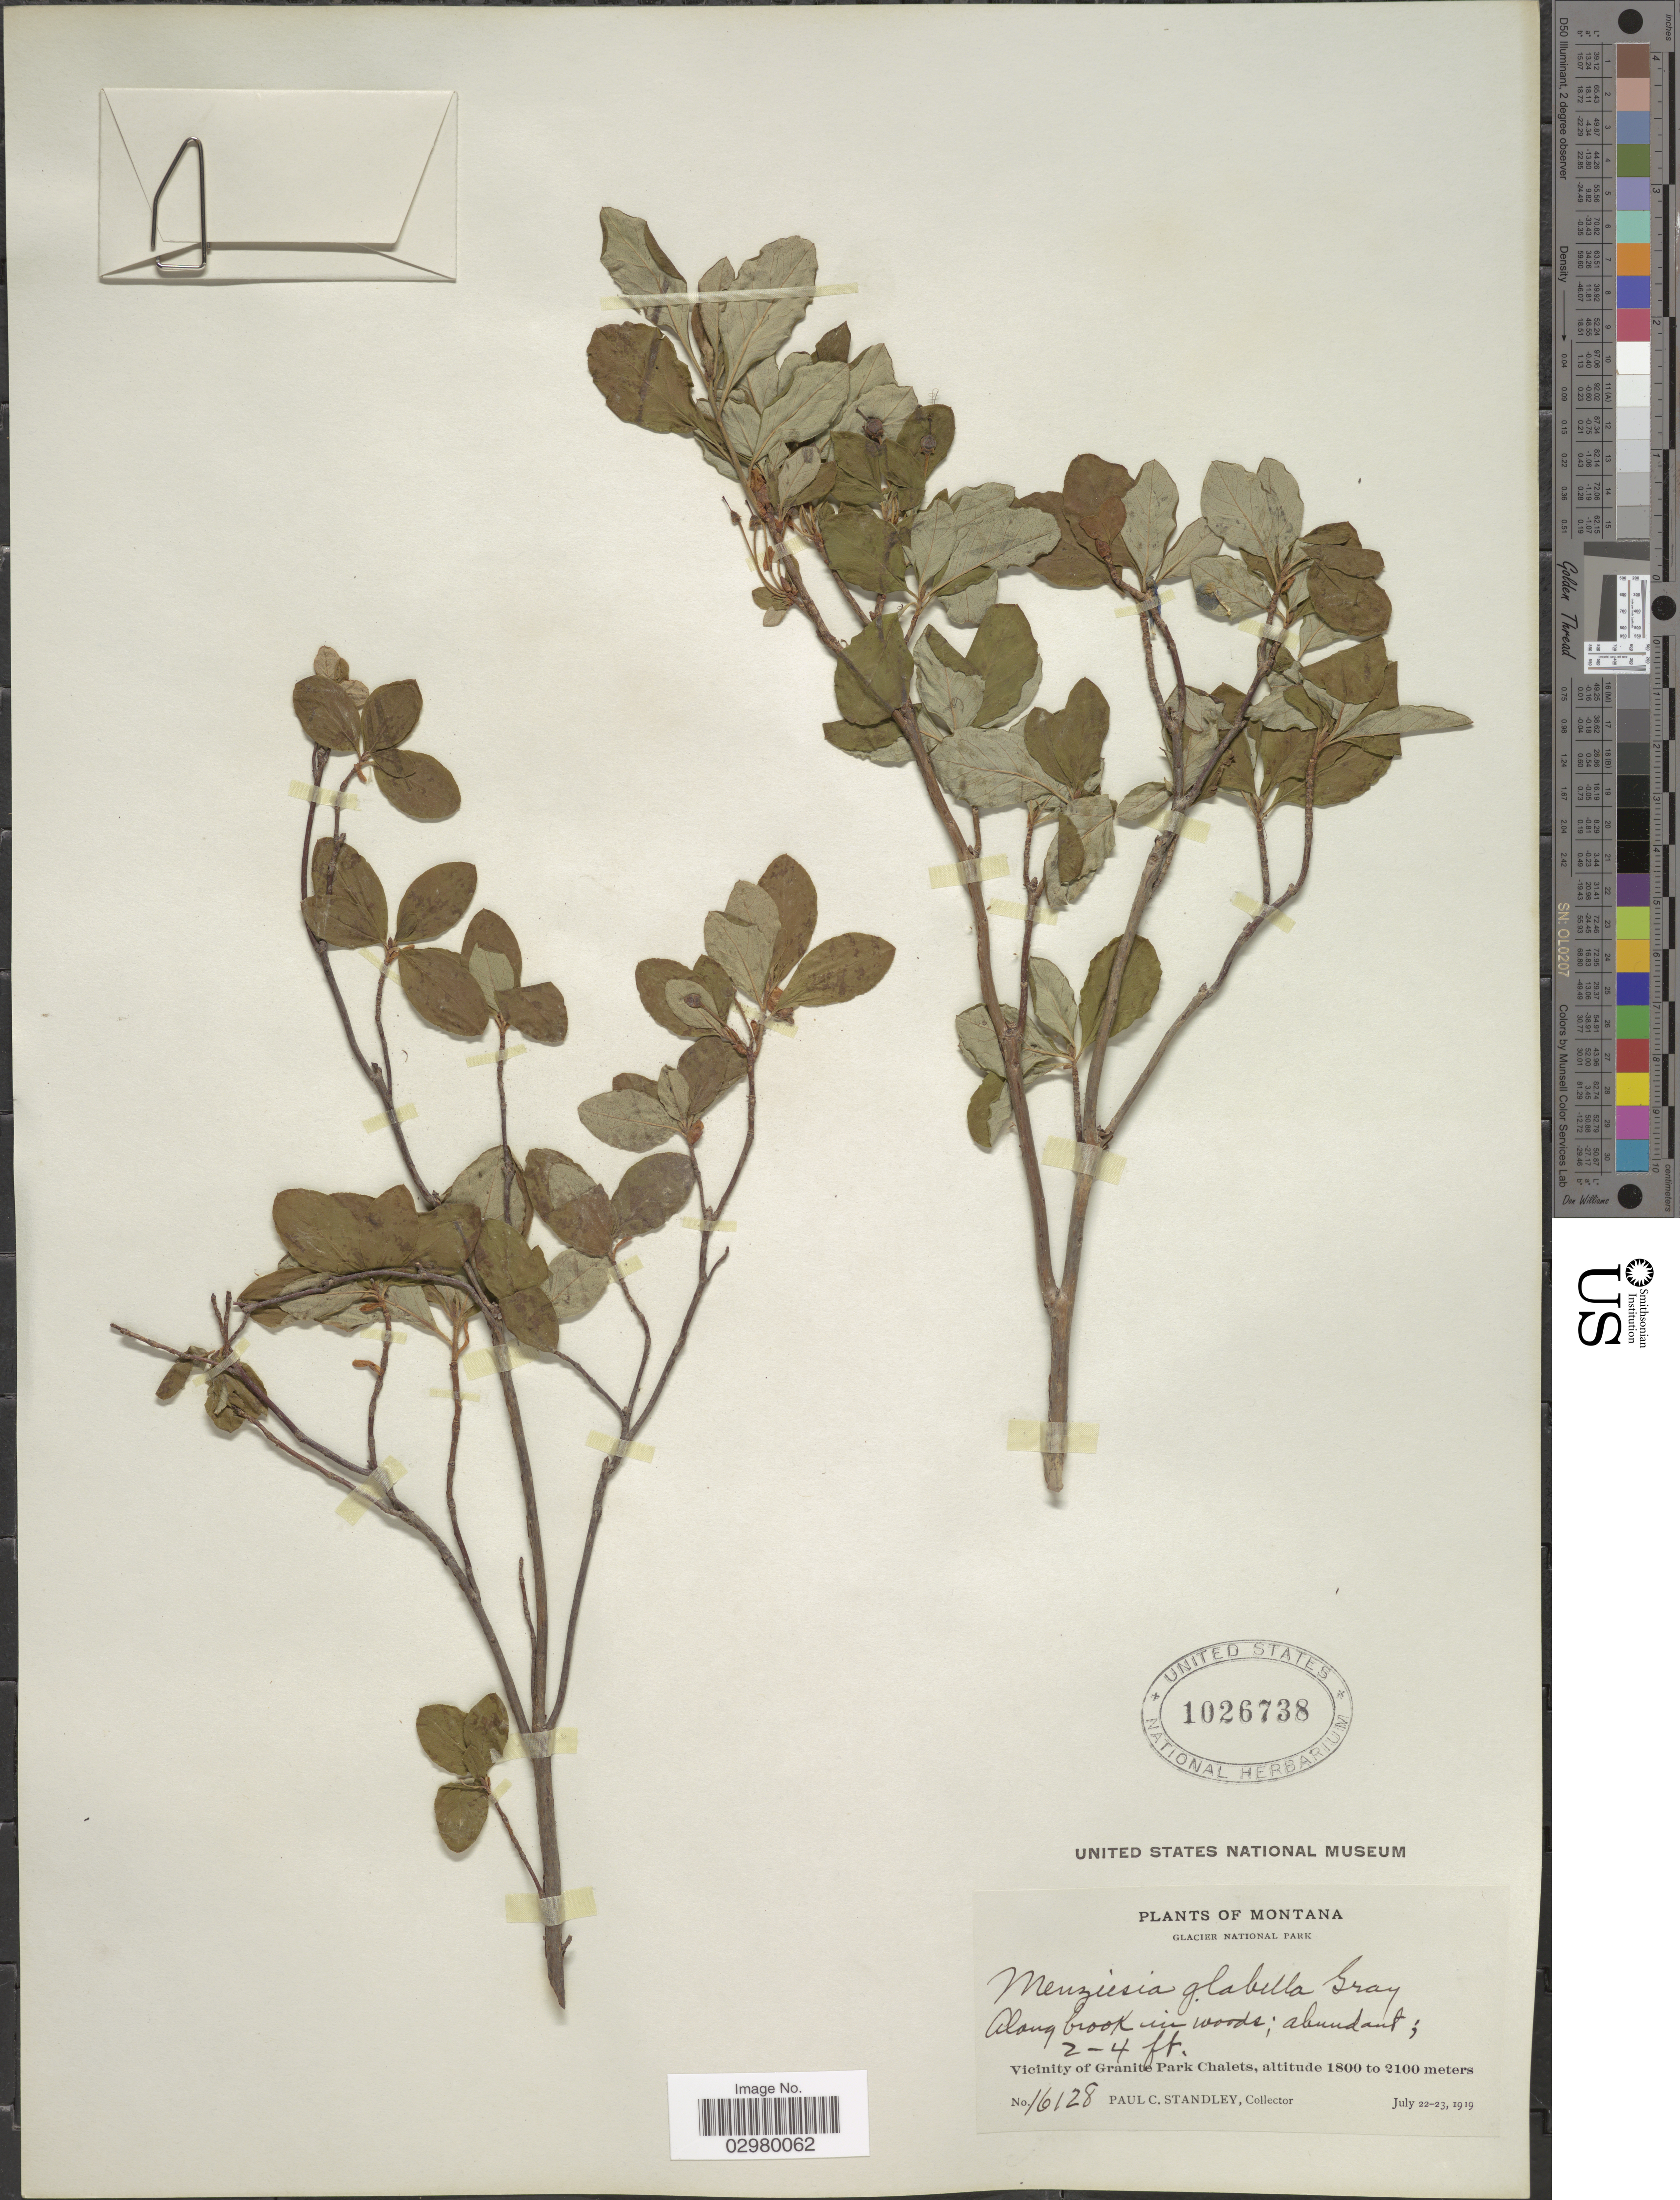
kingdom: Plantae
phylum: Tracheophyta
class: Magnoliopsida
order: Ericales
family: Ericaceae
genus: Menziesia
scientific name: Menziesia ferruginea subsp. glabella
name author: (A. Gray) Calder & Roy L. Taylor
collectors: P. C. Standley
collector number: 16128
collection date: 1919-07-22/1919-07-23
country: United States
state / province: Montana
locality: Glacier National Park. Vicinity of Granite Park Chalets.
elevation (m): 1800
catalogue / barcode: US 1026738